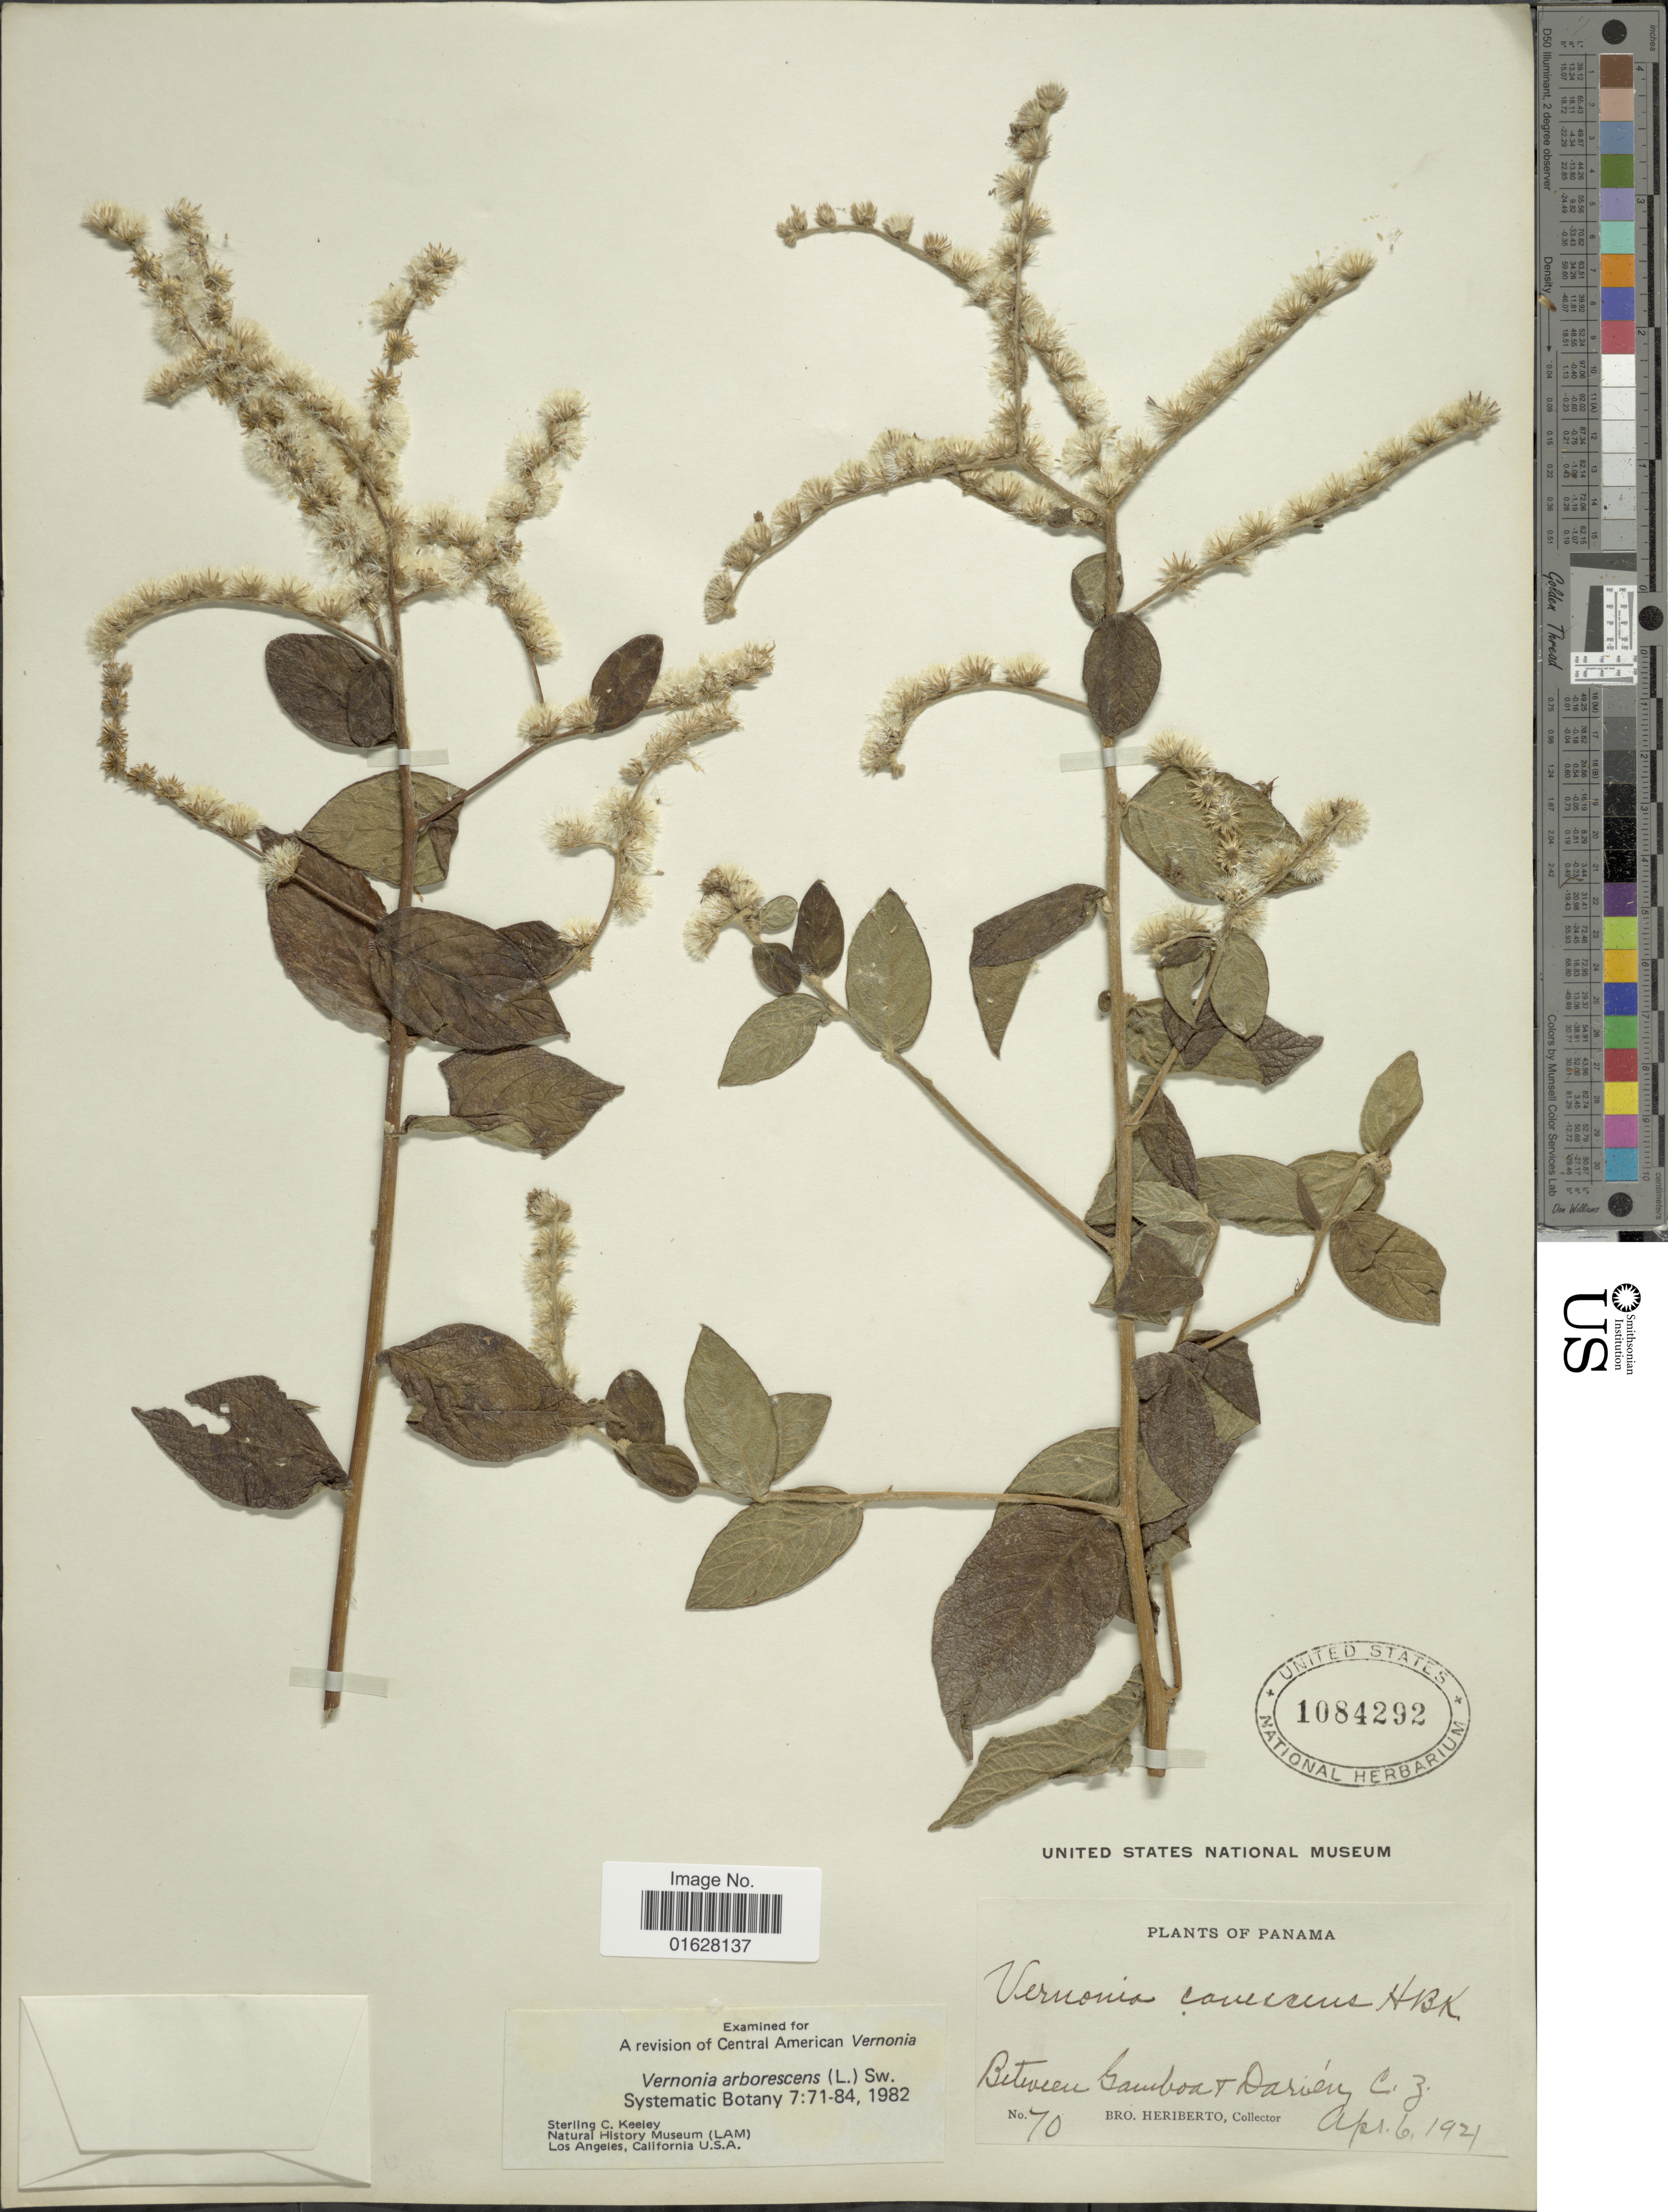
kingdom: Plantae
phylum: Tracheophyta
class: Magnoliopsida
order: Asterales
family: Asteraceae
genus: Lepidaploa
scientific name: Lepidaploa canescens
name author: (Kunth) H. Rob.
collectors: B. Heriberto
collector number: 70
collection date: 1921-04-06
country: Panama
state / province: Colón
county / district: Canal Zone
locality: Panama. Between Gamboa & Darveny, C. Z.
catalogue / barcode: US 1084292